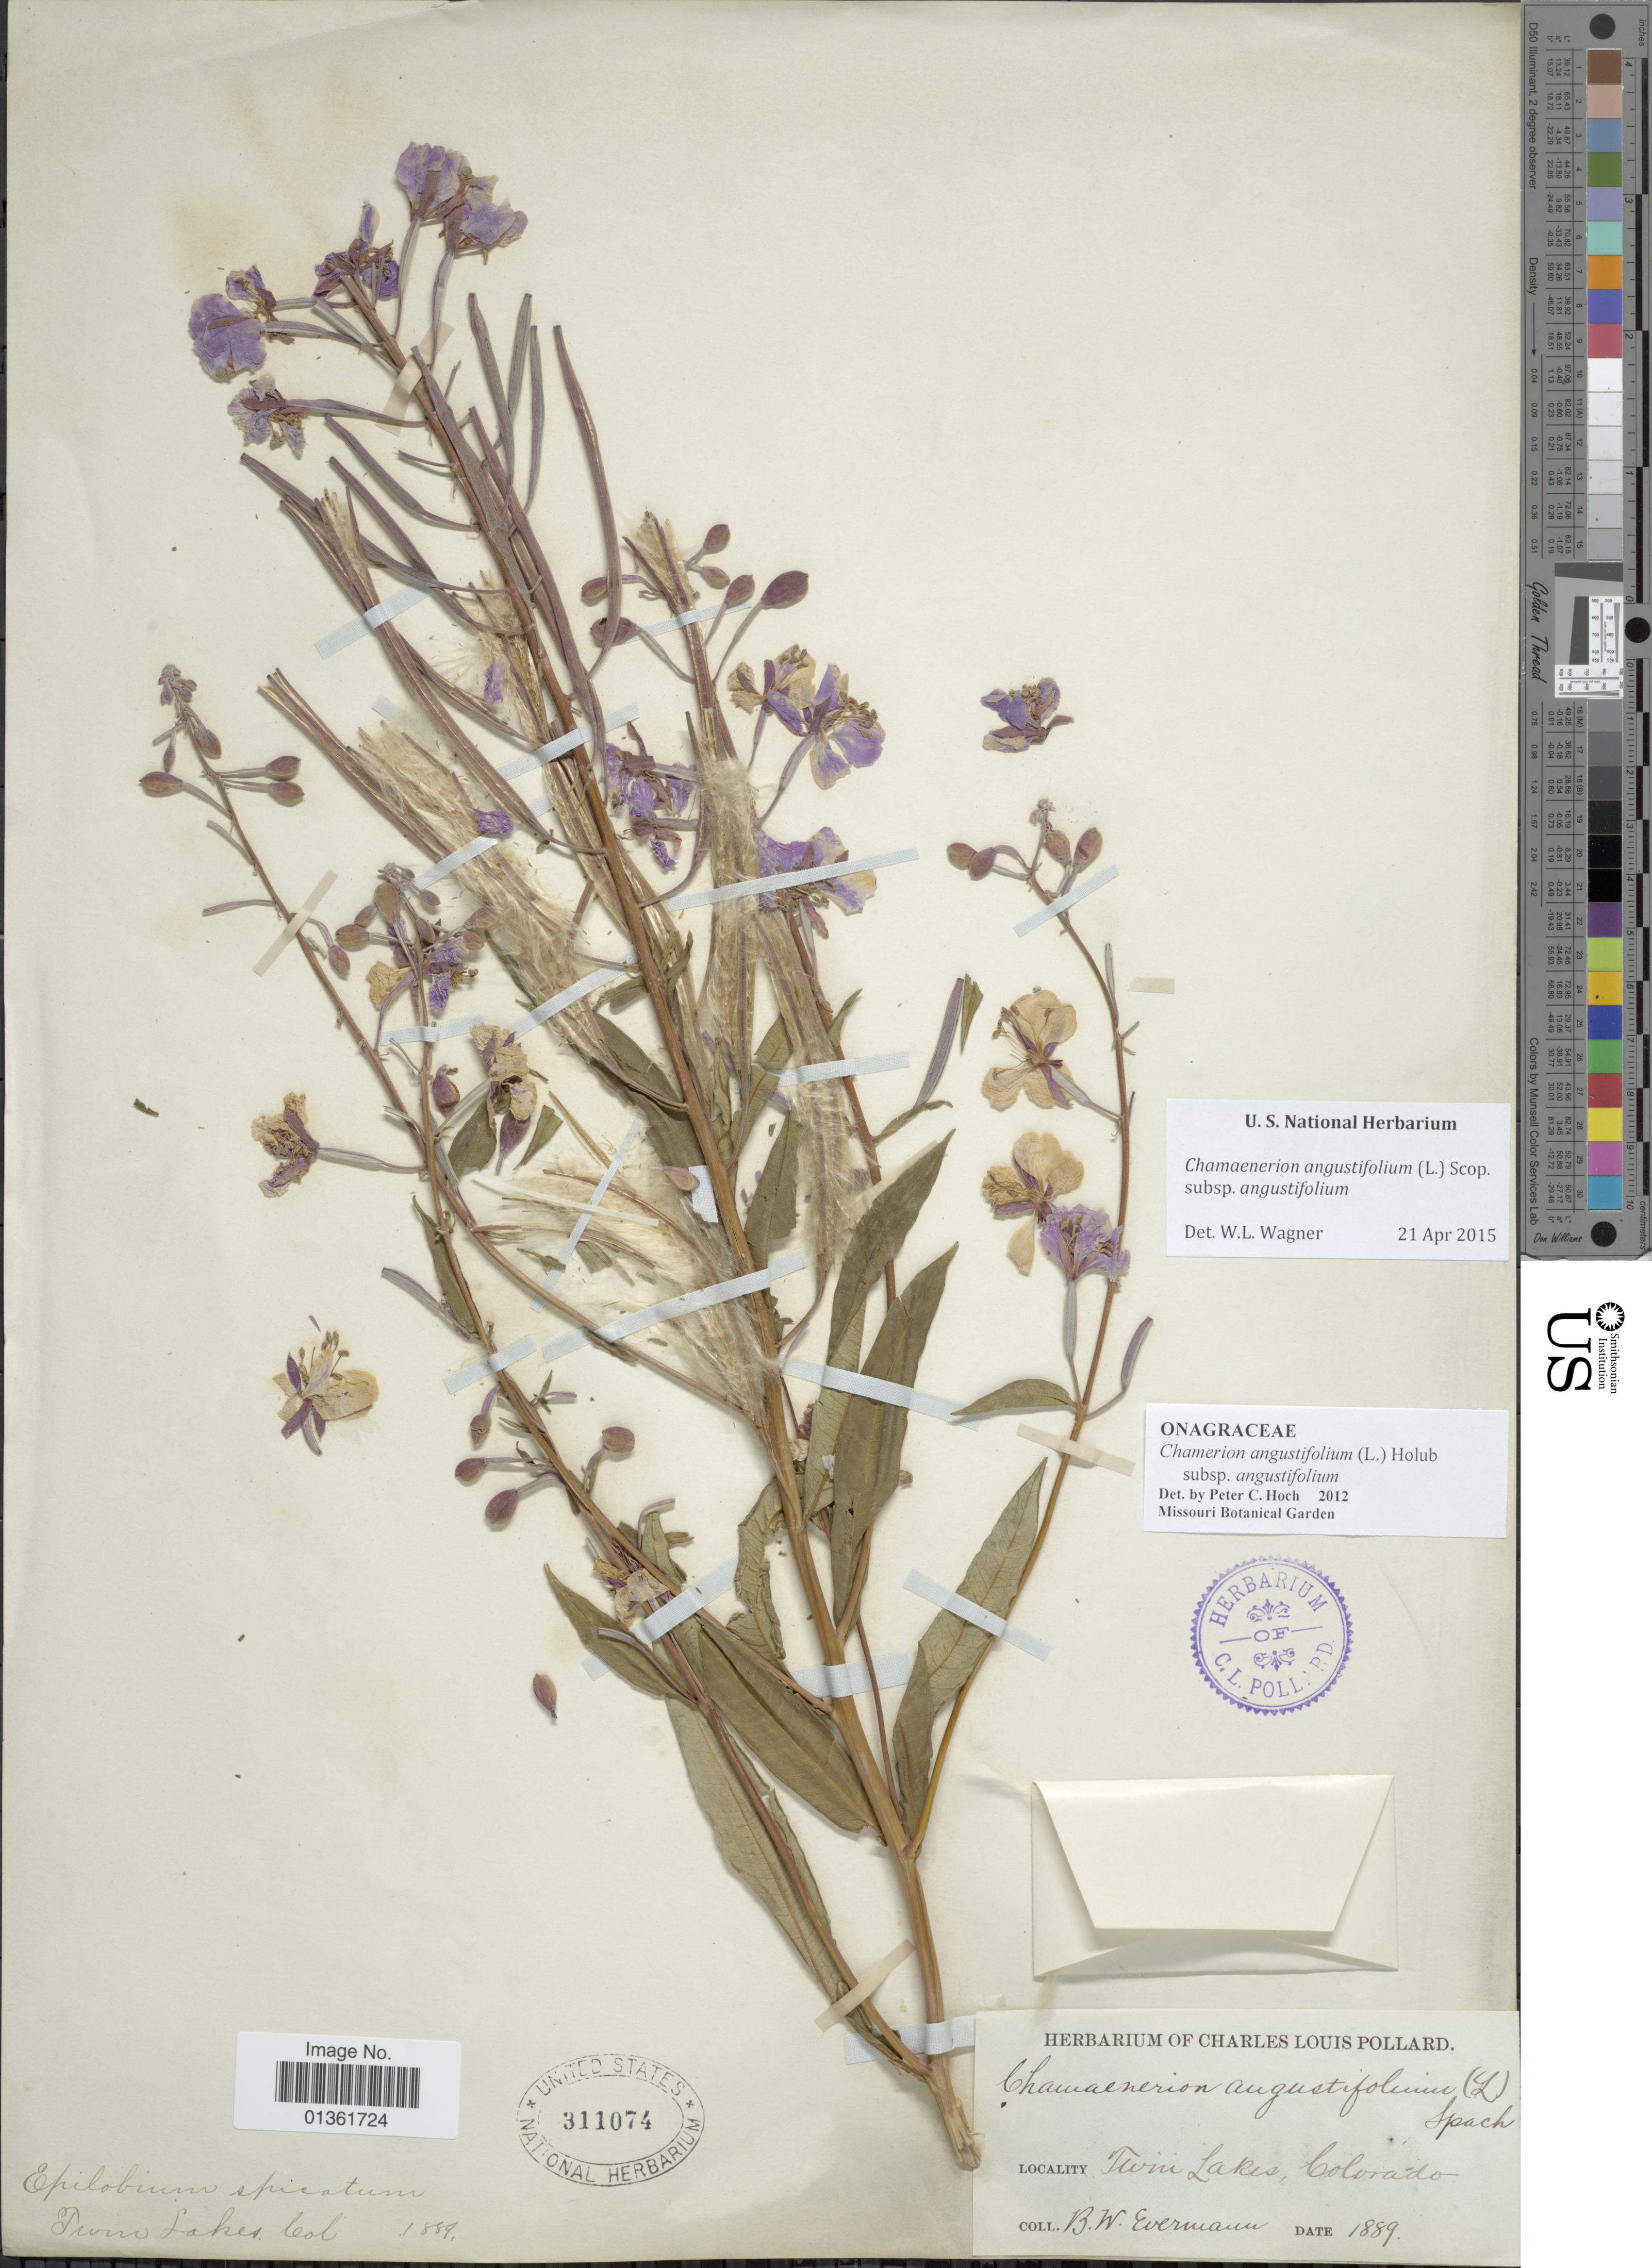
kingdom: Plantae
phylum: Tracheophyta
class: Magnoliopsida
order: Myrtales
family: Onagraceae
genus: Chamaenerion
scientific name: Chamaenerion angustifolium subsp. angustifolium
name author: (L.) Scop.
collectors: B. W. Evermann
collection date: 1889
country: United States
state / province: Colorado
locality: Twini Lakes.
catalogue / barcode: US 311074